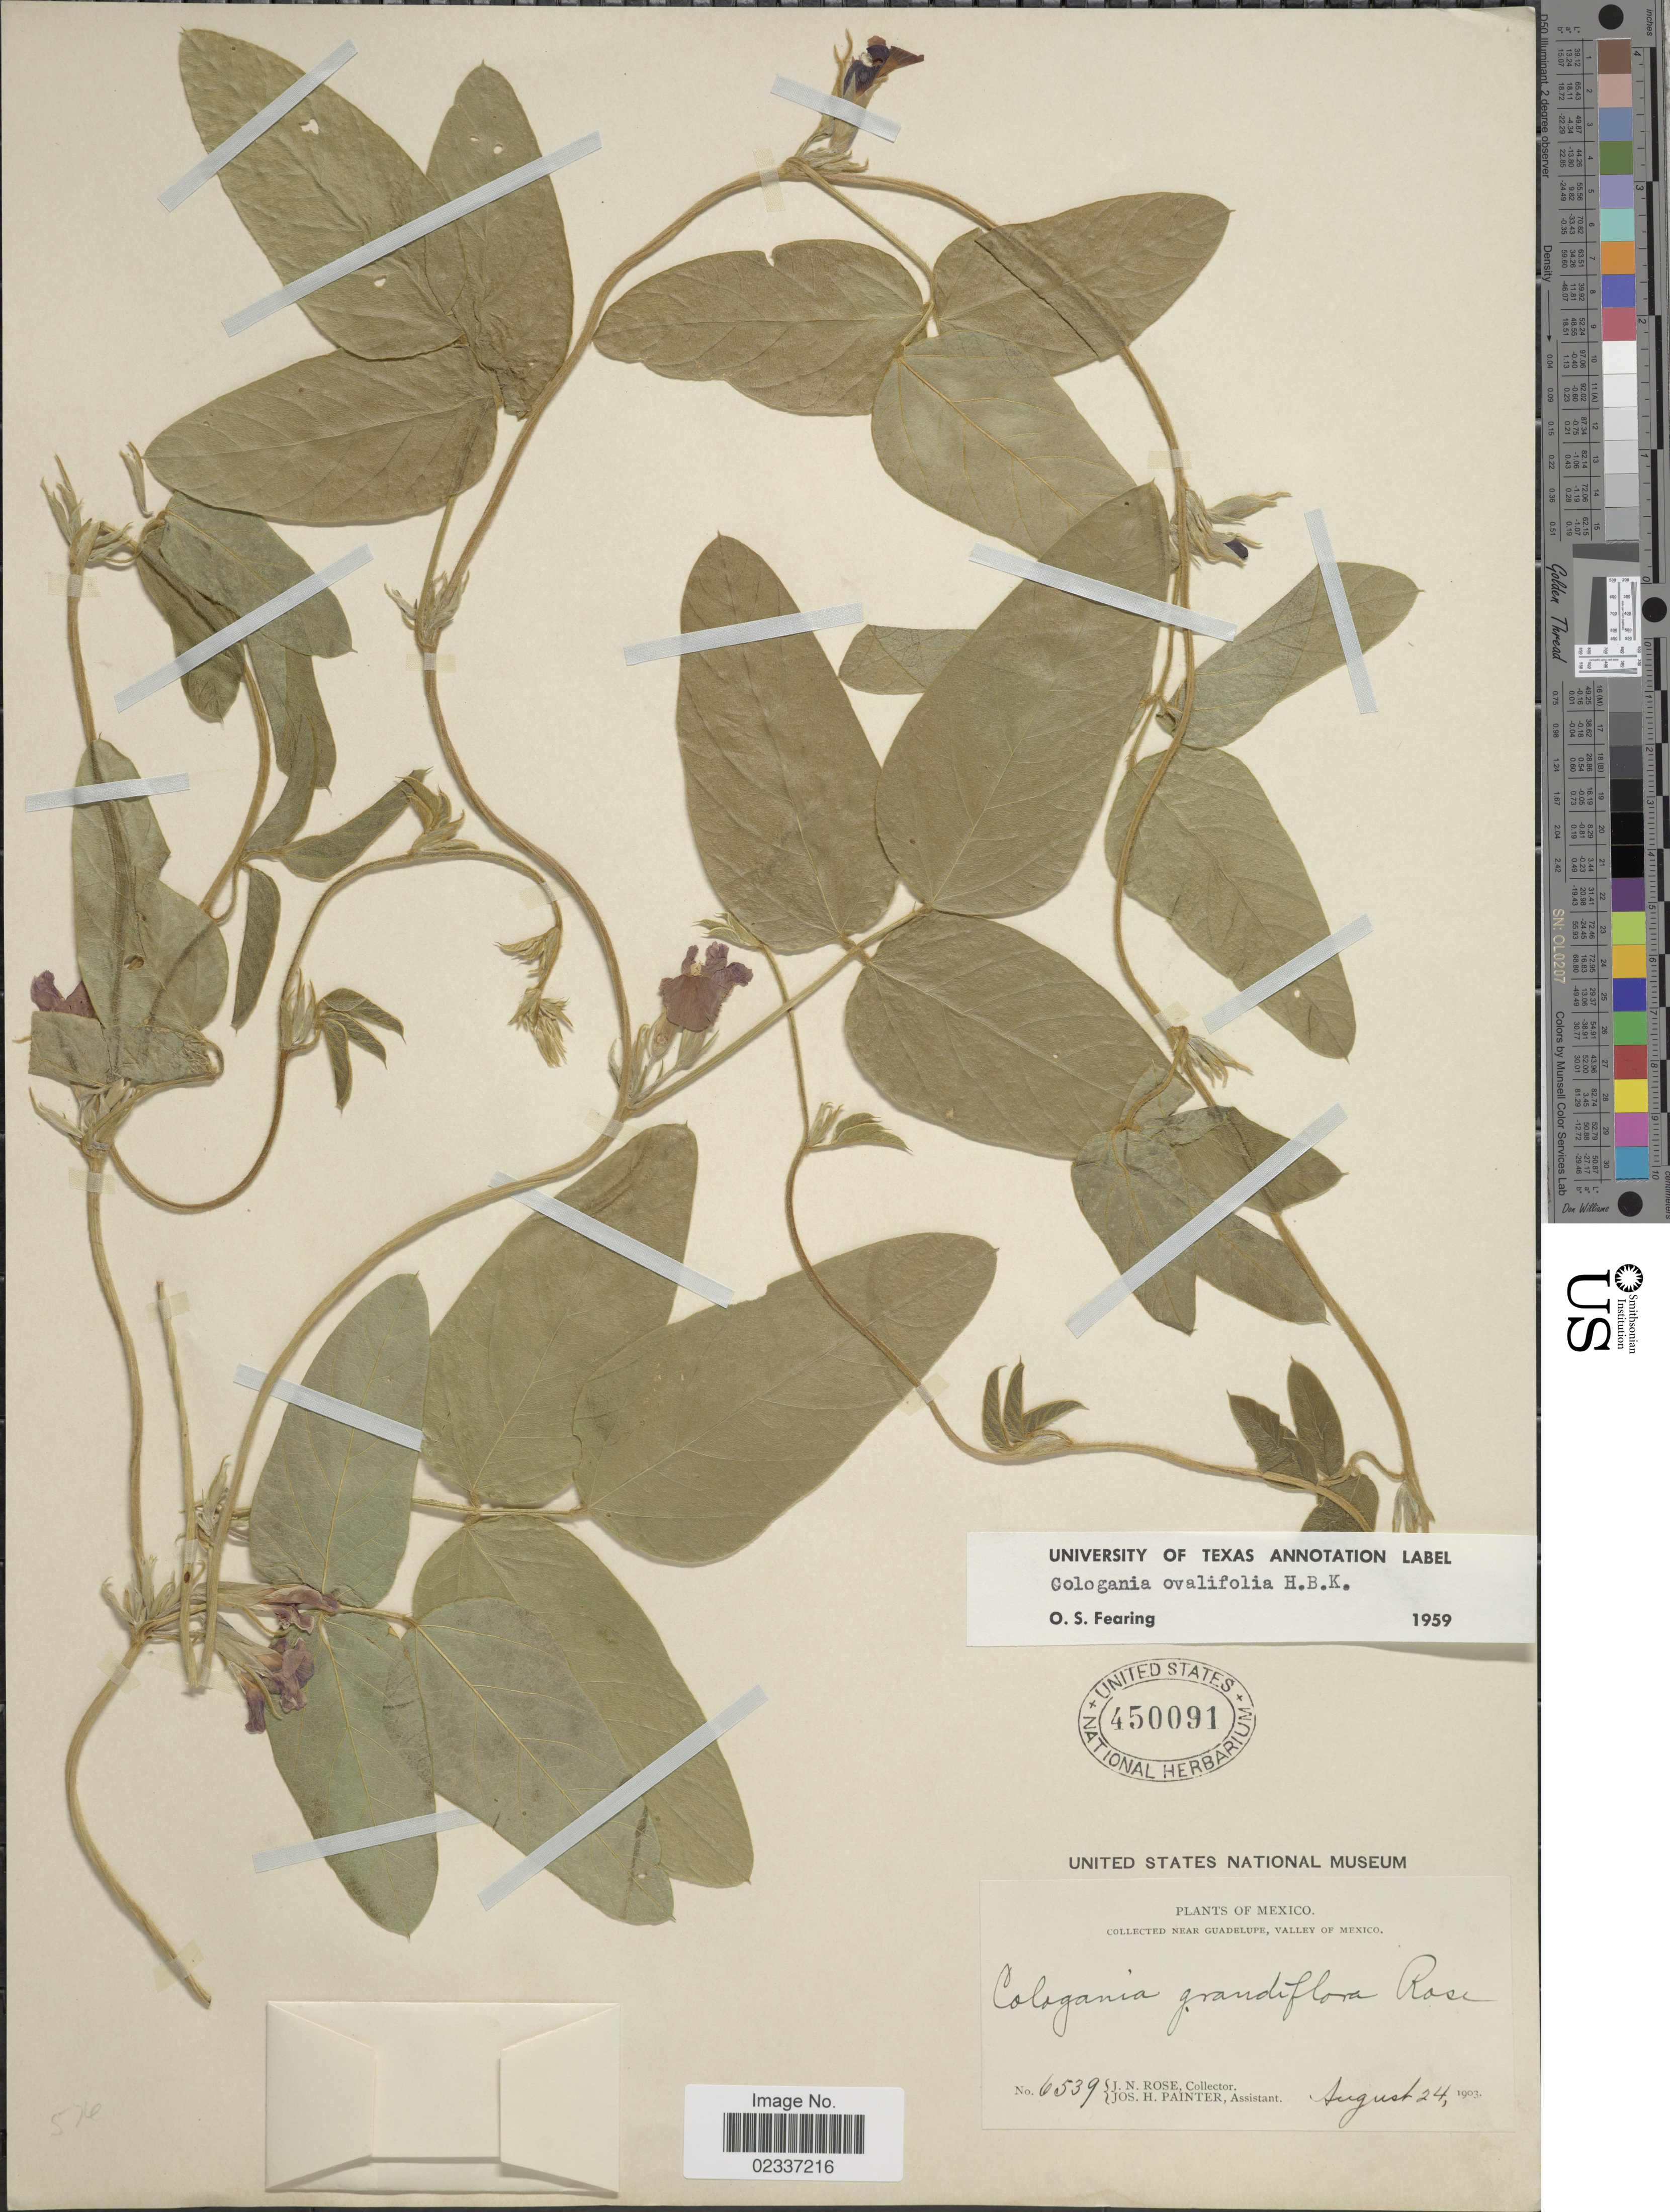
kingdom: Plantae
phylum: Tracheophyta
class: Magnoliopsida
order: Fabales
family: Fabaceae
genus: Cologania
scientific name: Cologania broussonetii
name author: (Balb.) DC.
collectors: J. N. Rose & J. H. Painter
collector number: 6539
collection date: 1903-08-24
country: Mexico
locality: Near Guadelupe, Valley of Mexico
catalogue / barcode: US 450091